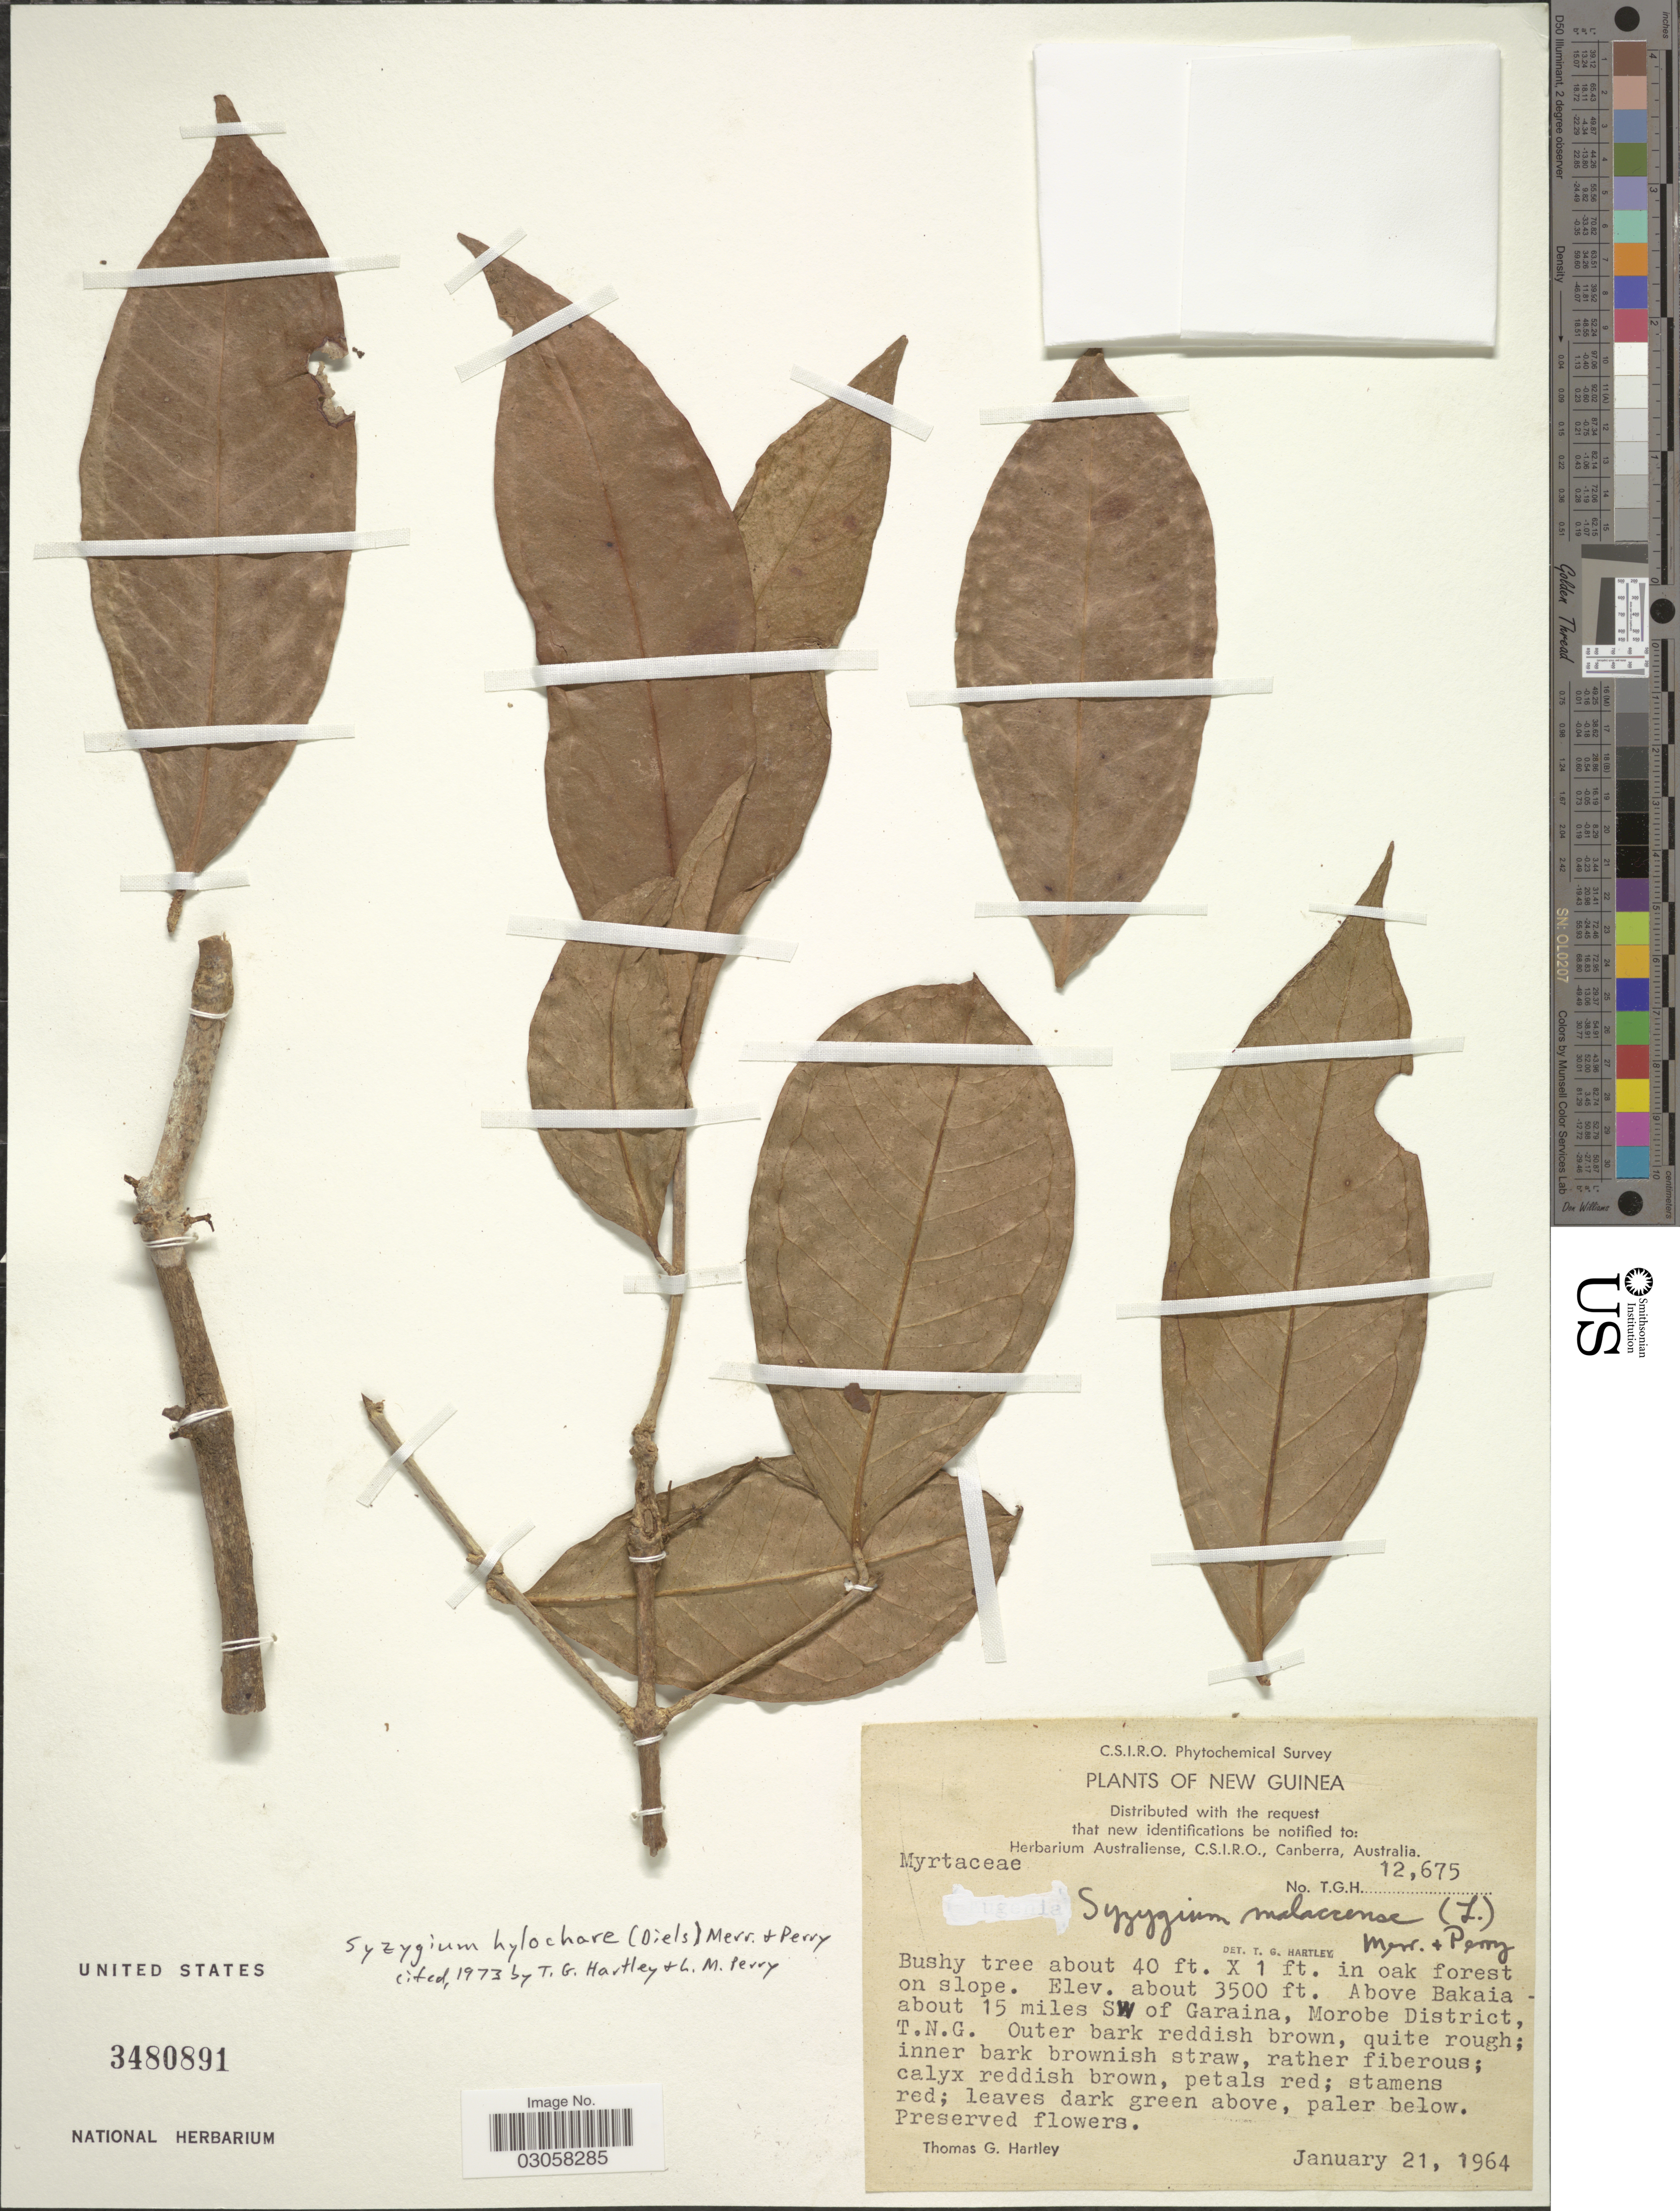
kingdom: Plantae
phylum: Tracheophyta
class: Magnoliopsida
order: Myrtales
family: Myrtaceae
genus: Syzygium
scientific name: Syzygium hylochare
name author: (Diels) Merr. & L.M. Perry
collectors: T. G. Hartley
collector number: T.G.H.12675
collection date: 1964-01-21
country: Papua New Guinea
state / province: Morobe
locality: New Guinea. Above Bakaia - about 15 miles SW of Garaina, Morobe District, T. N. G.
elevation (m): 1067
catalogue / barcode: US 3480891